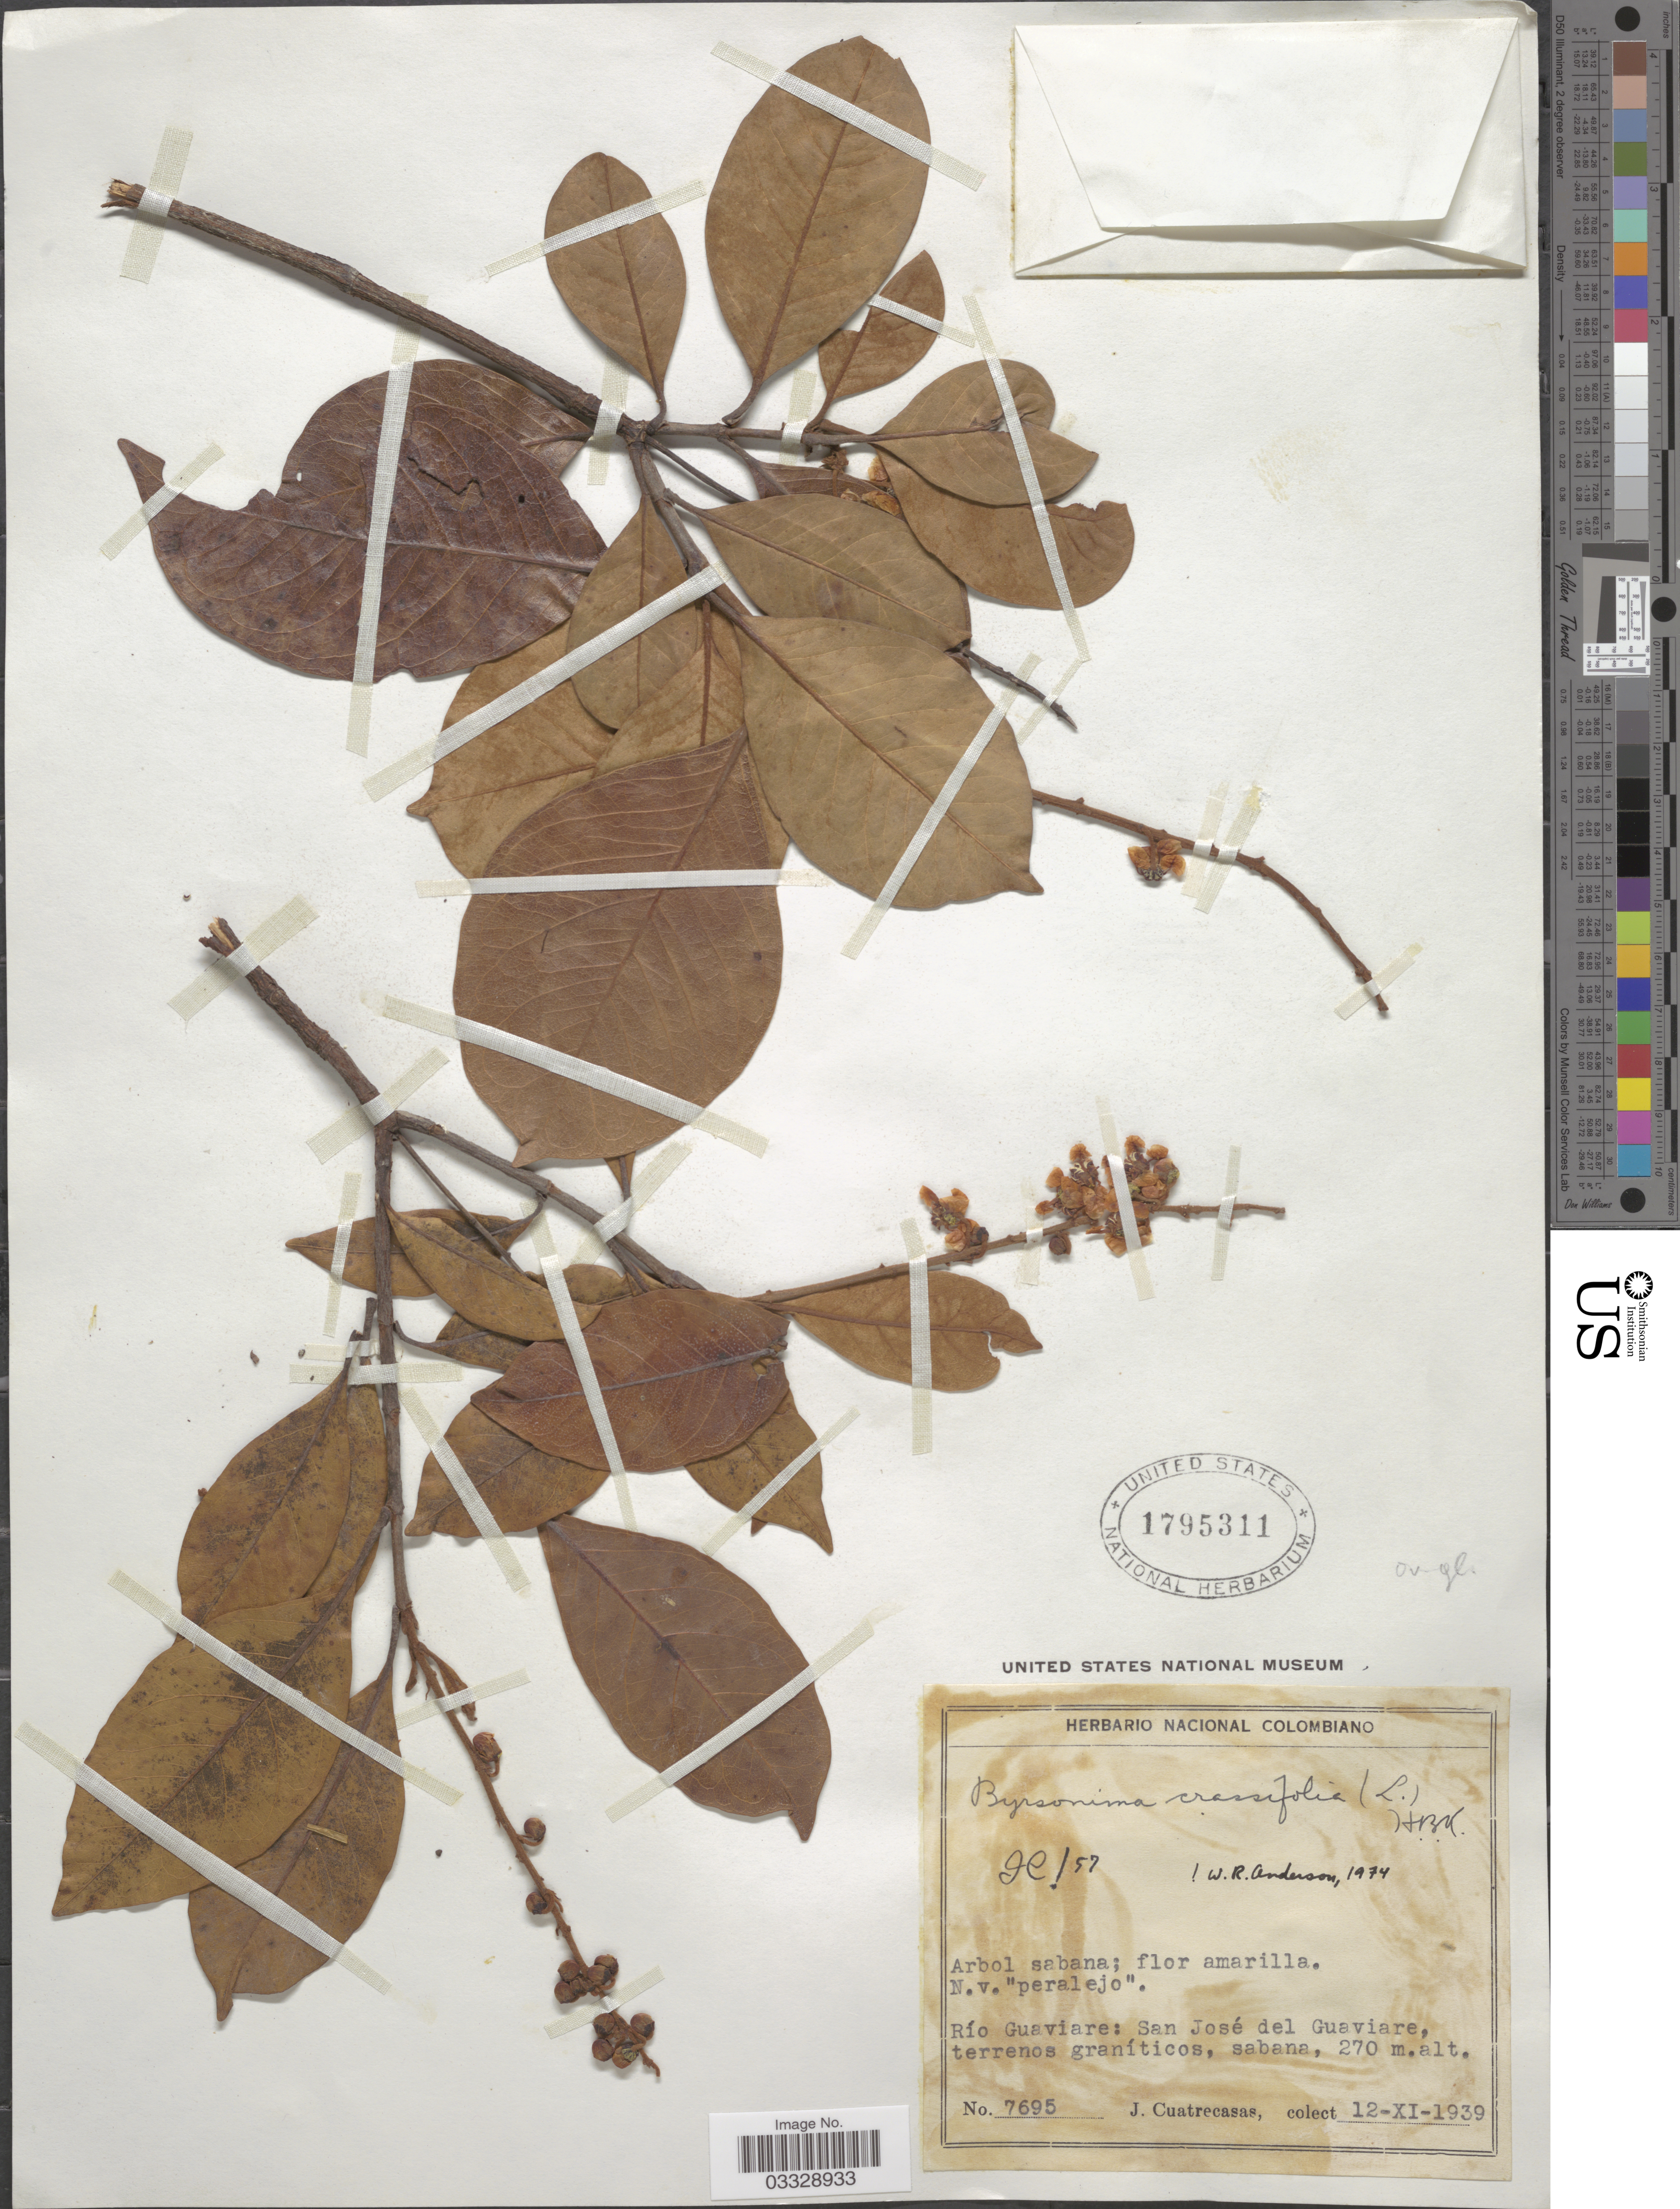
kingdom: Plantae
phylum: Tracheophyta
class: Magnoliopsida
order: Malpighiales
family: Malpighiaceae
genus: Byrsonima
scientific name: Byrsonima crassifolia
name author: (L.) Kunth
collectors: J. Cuatrecasas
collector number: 7695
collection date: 1939-11-12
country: Colombia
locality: Río Guaviare: San José del Guaviare, terrenos graníticos.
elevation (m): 270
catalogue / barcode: US 1795311